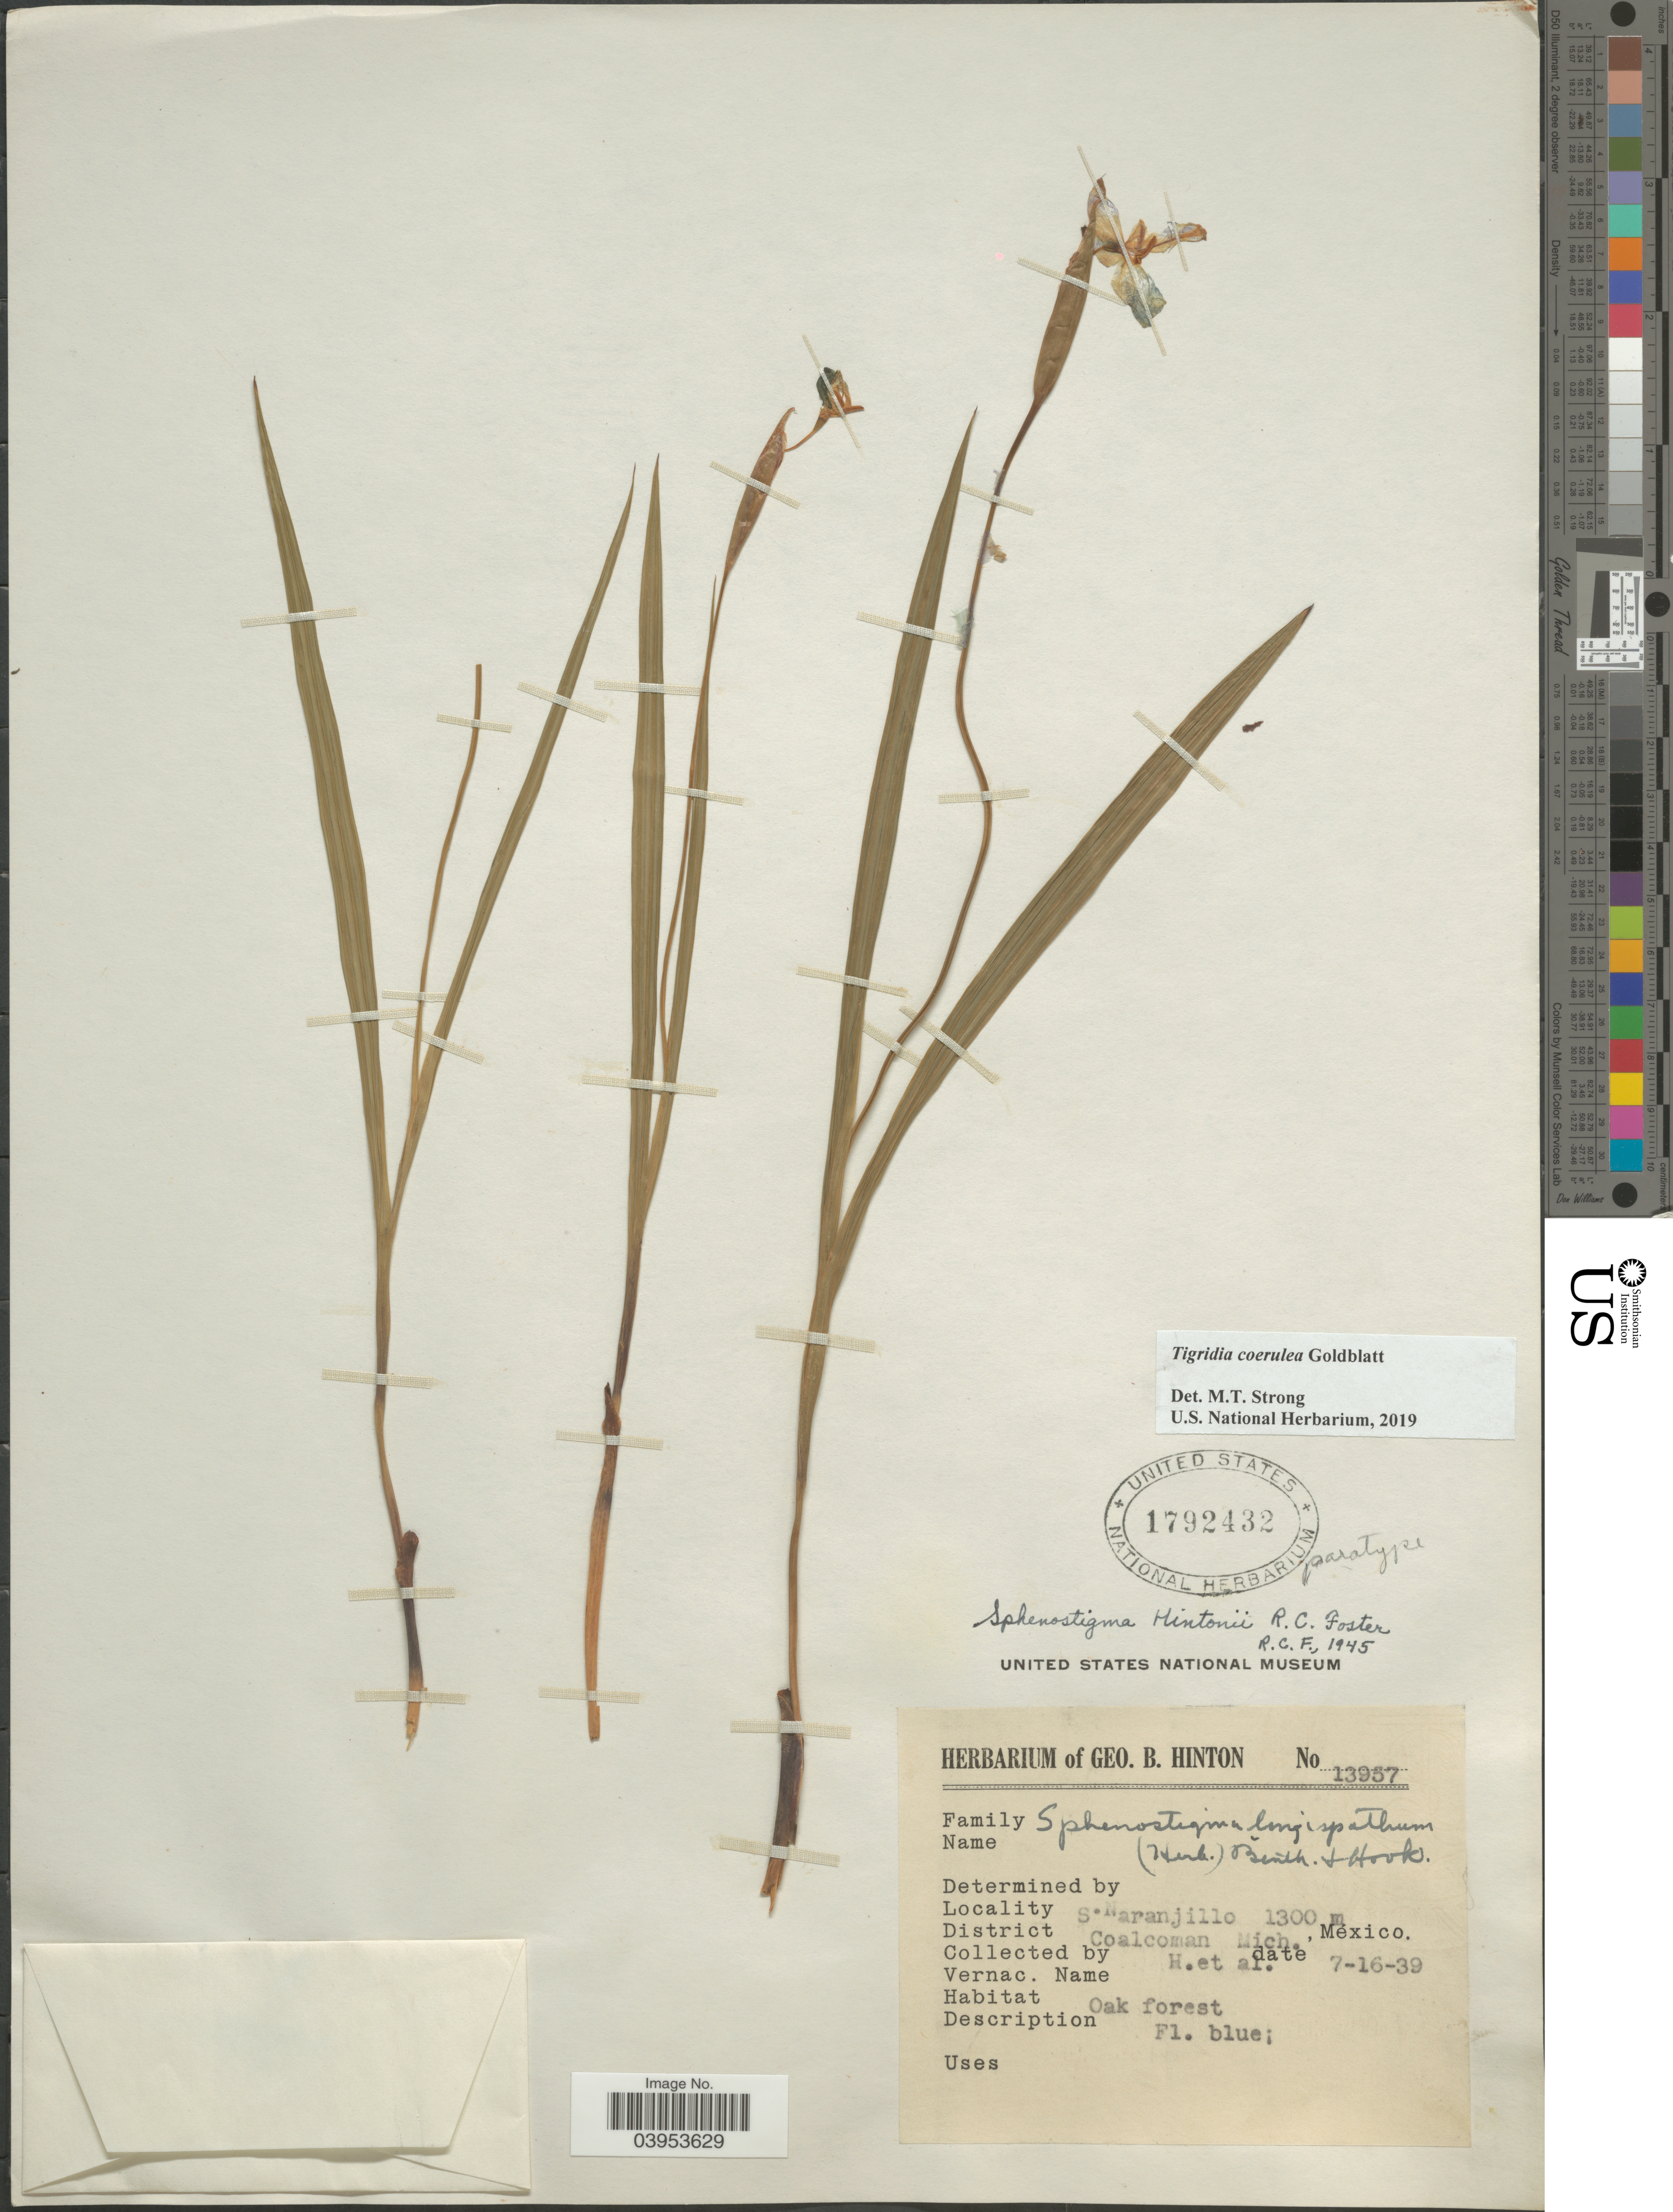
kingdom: Plantae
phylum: Tracheophyta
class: Liliopsida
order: Asparagales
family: Iridaceae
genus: Tigridia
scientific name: Tigridia coerulea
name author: Goldblatt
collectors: G. B. Hinton & et al.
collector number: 13957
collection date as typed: Transcribed d/m/y: 16/7/39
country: Mexico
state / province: Michoacán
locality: S. Naranjillo. District Coalcoman.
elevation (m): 1300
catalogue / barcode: US 1792432